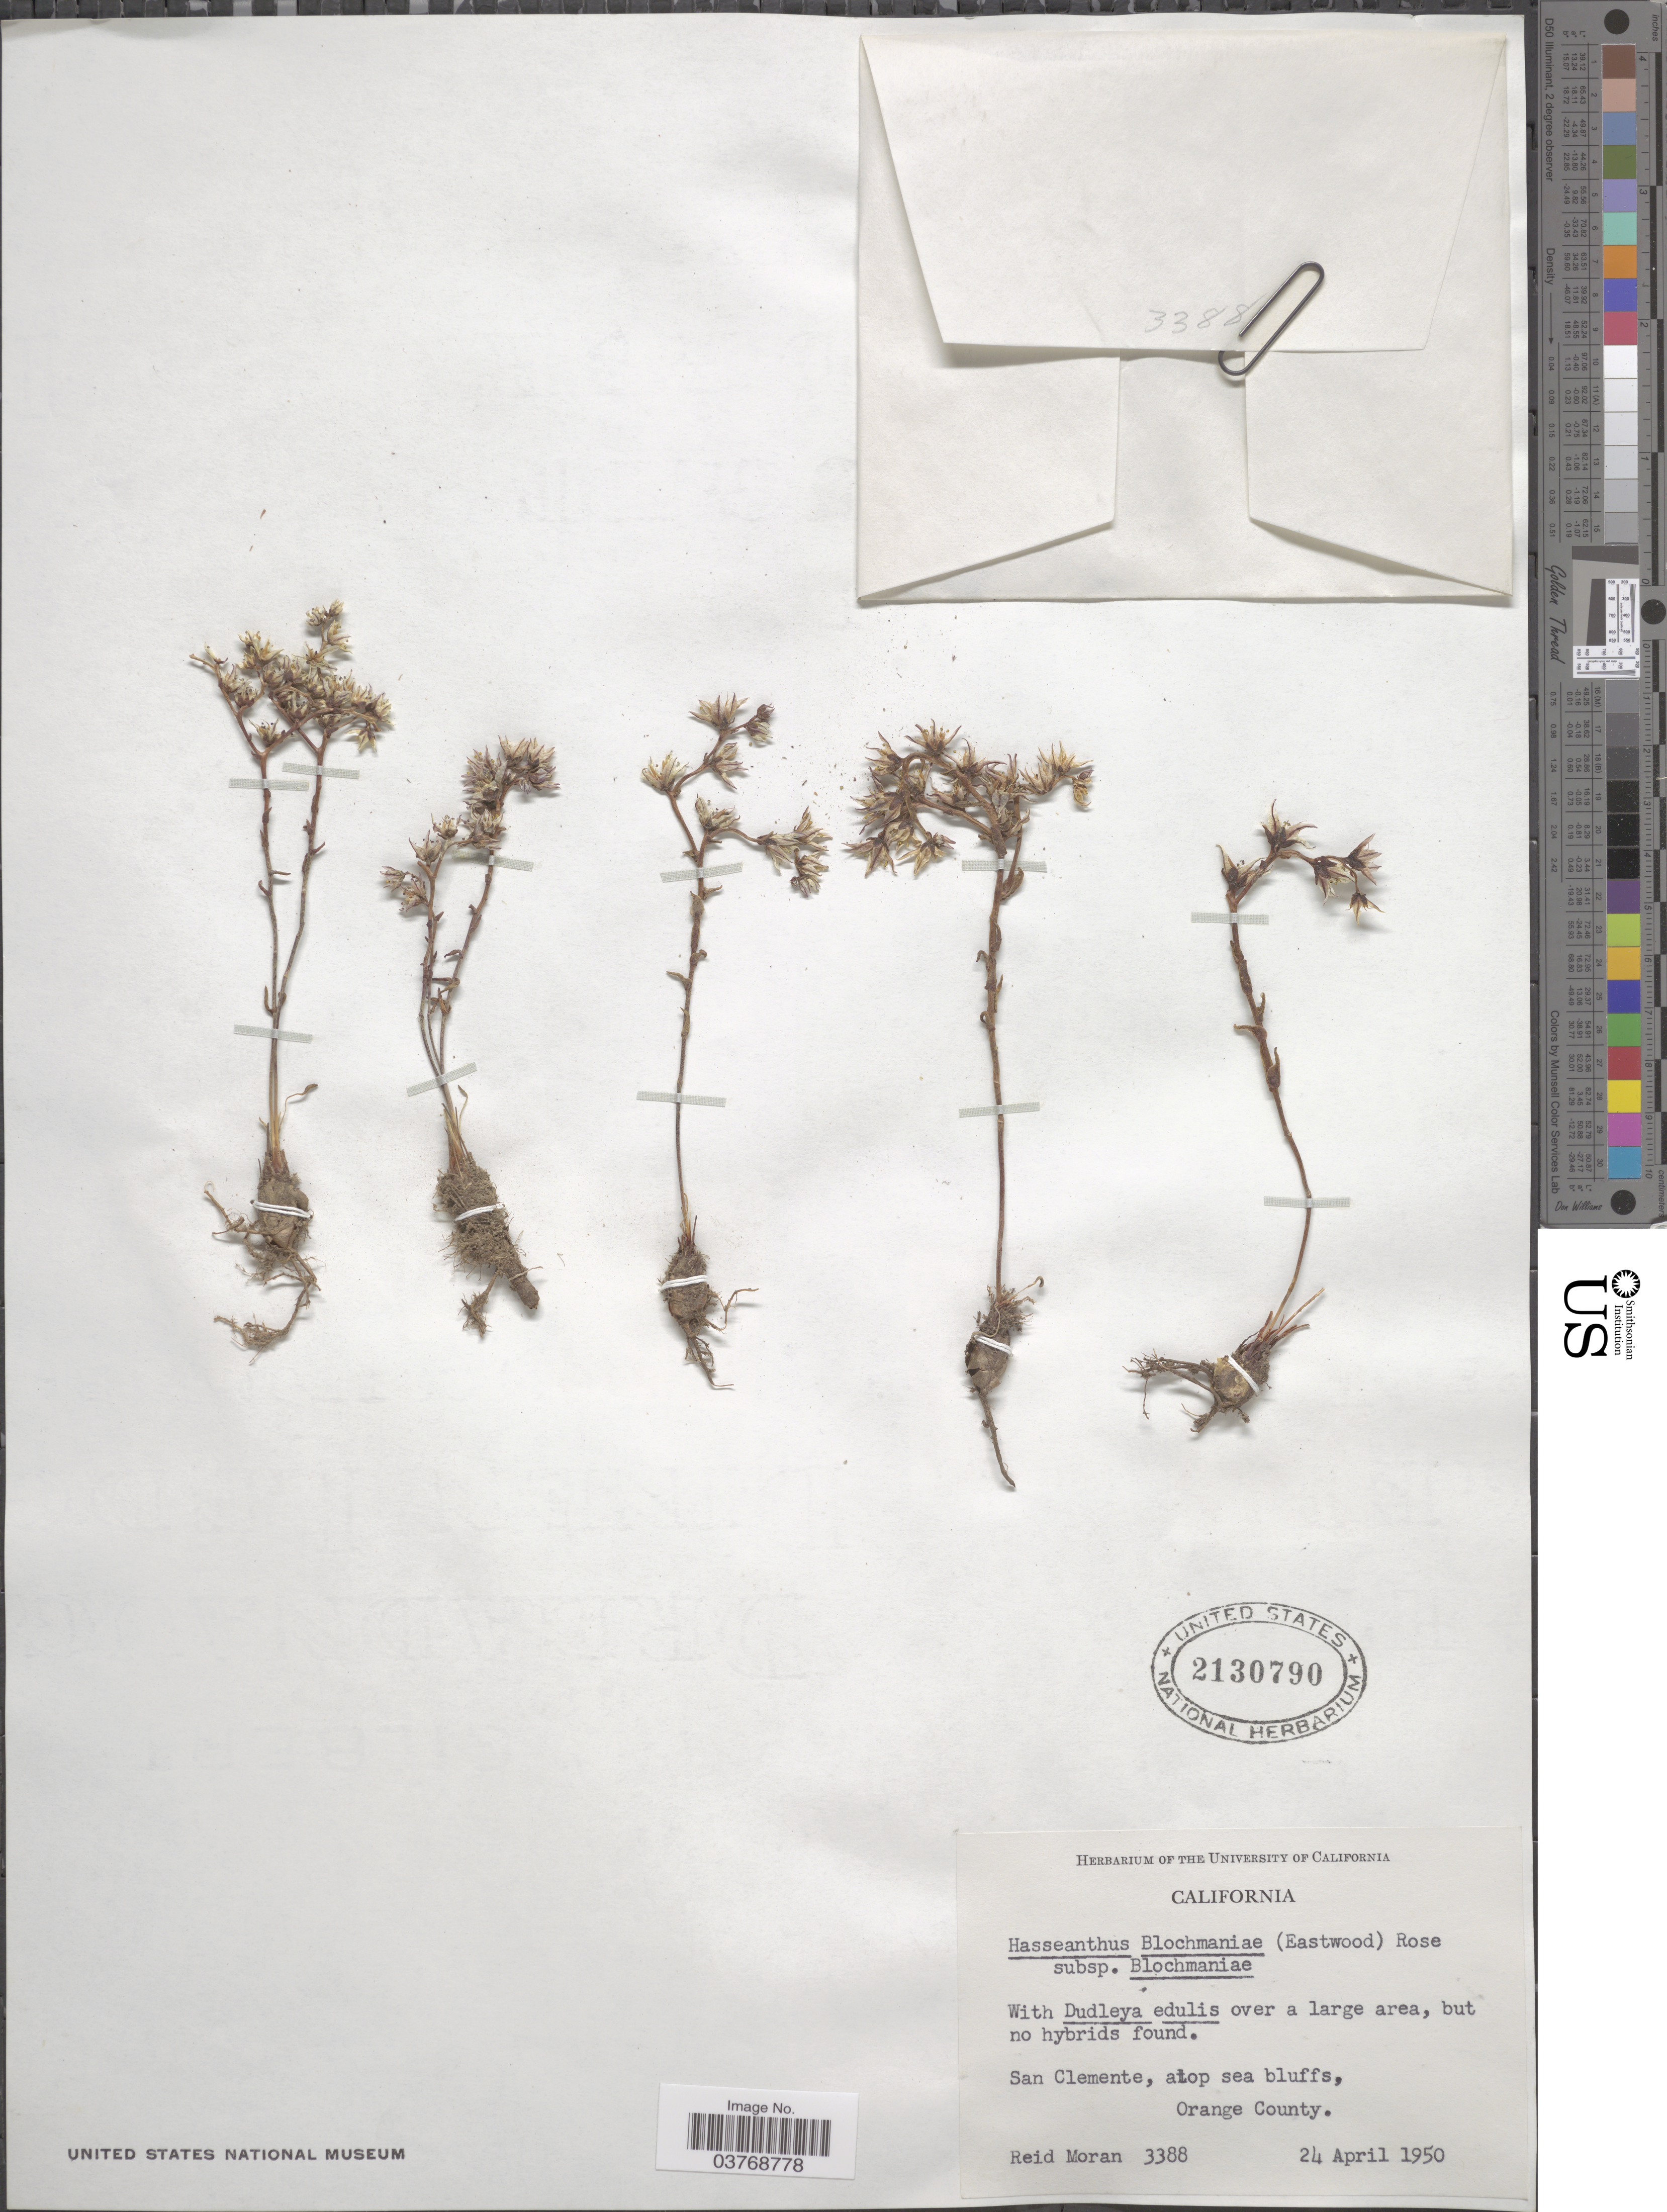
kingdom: Plantae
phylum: Tracheophyta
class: Magnoliopsida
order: Saxifragales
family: Crassulaceae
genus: Dudleya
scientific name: Dudleya blochmaniae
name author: (Eastw.) Moran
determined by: Strong, Mark T., (BOT), Smithsonian Institution - National Museum of Natural History (UNITED STATES)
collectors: R. V. Moran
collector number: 3388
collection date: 1950-04-24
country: United States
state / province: California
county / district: Orange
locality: San Clemente, atop sea bluffs, Orange County.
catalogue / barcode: US 2130790